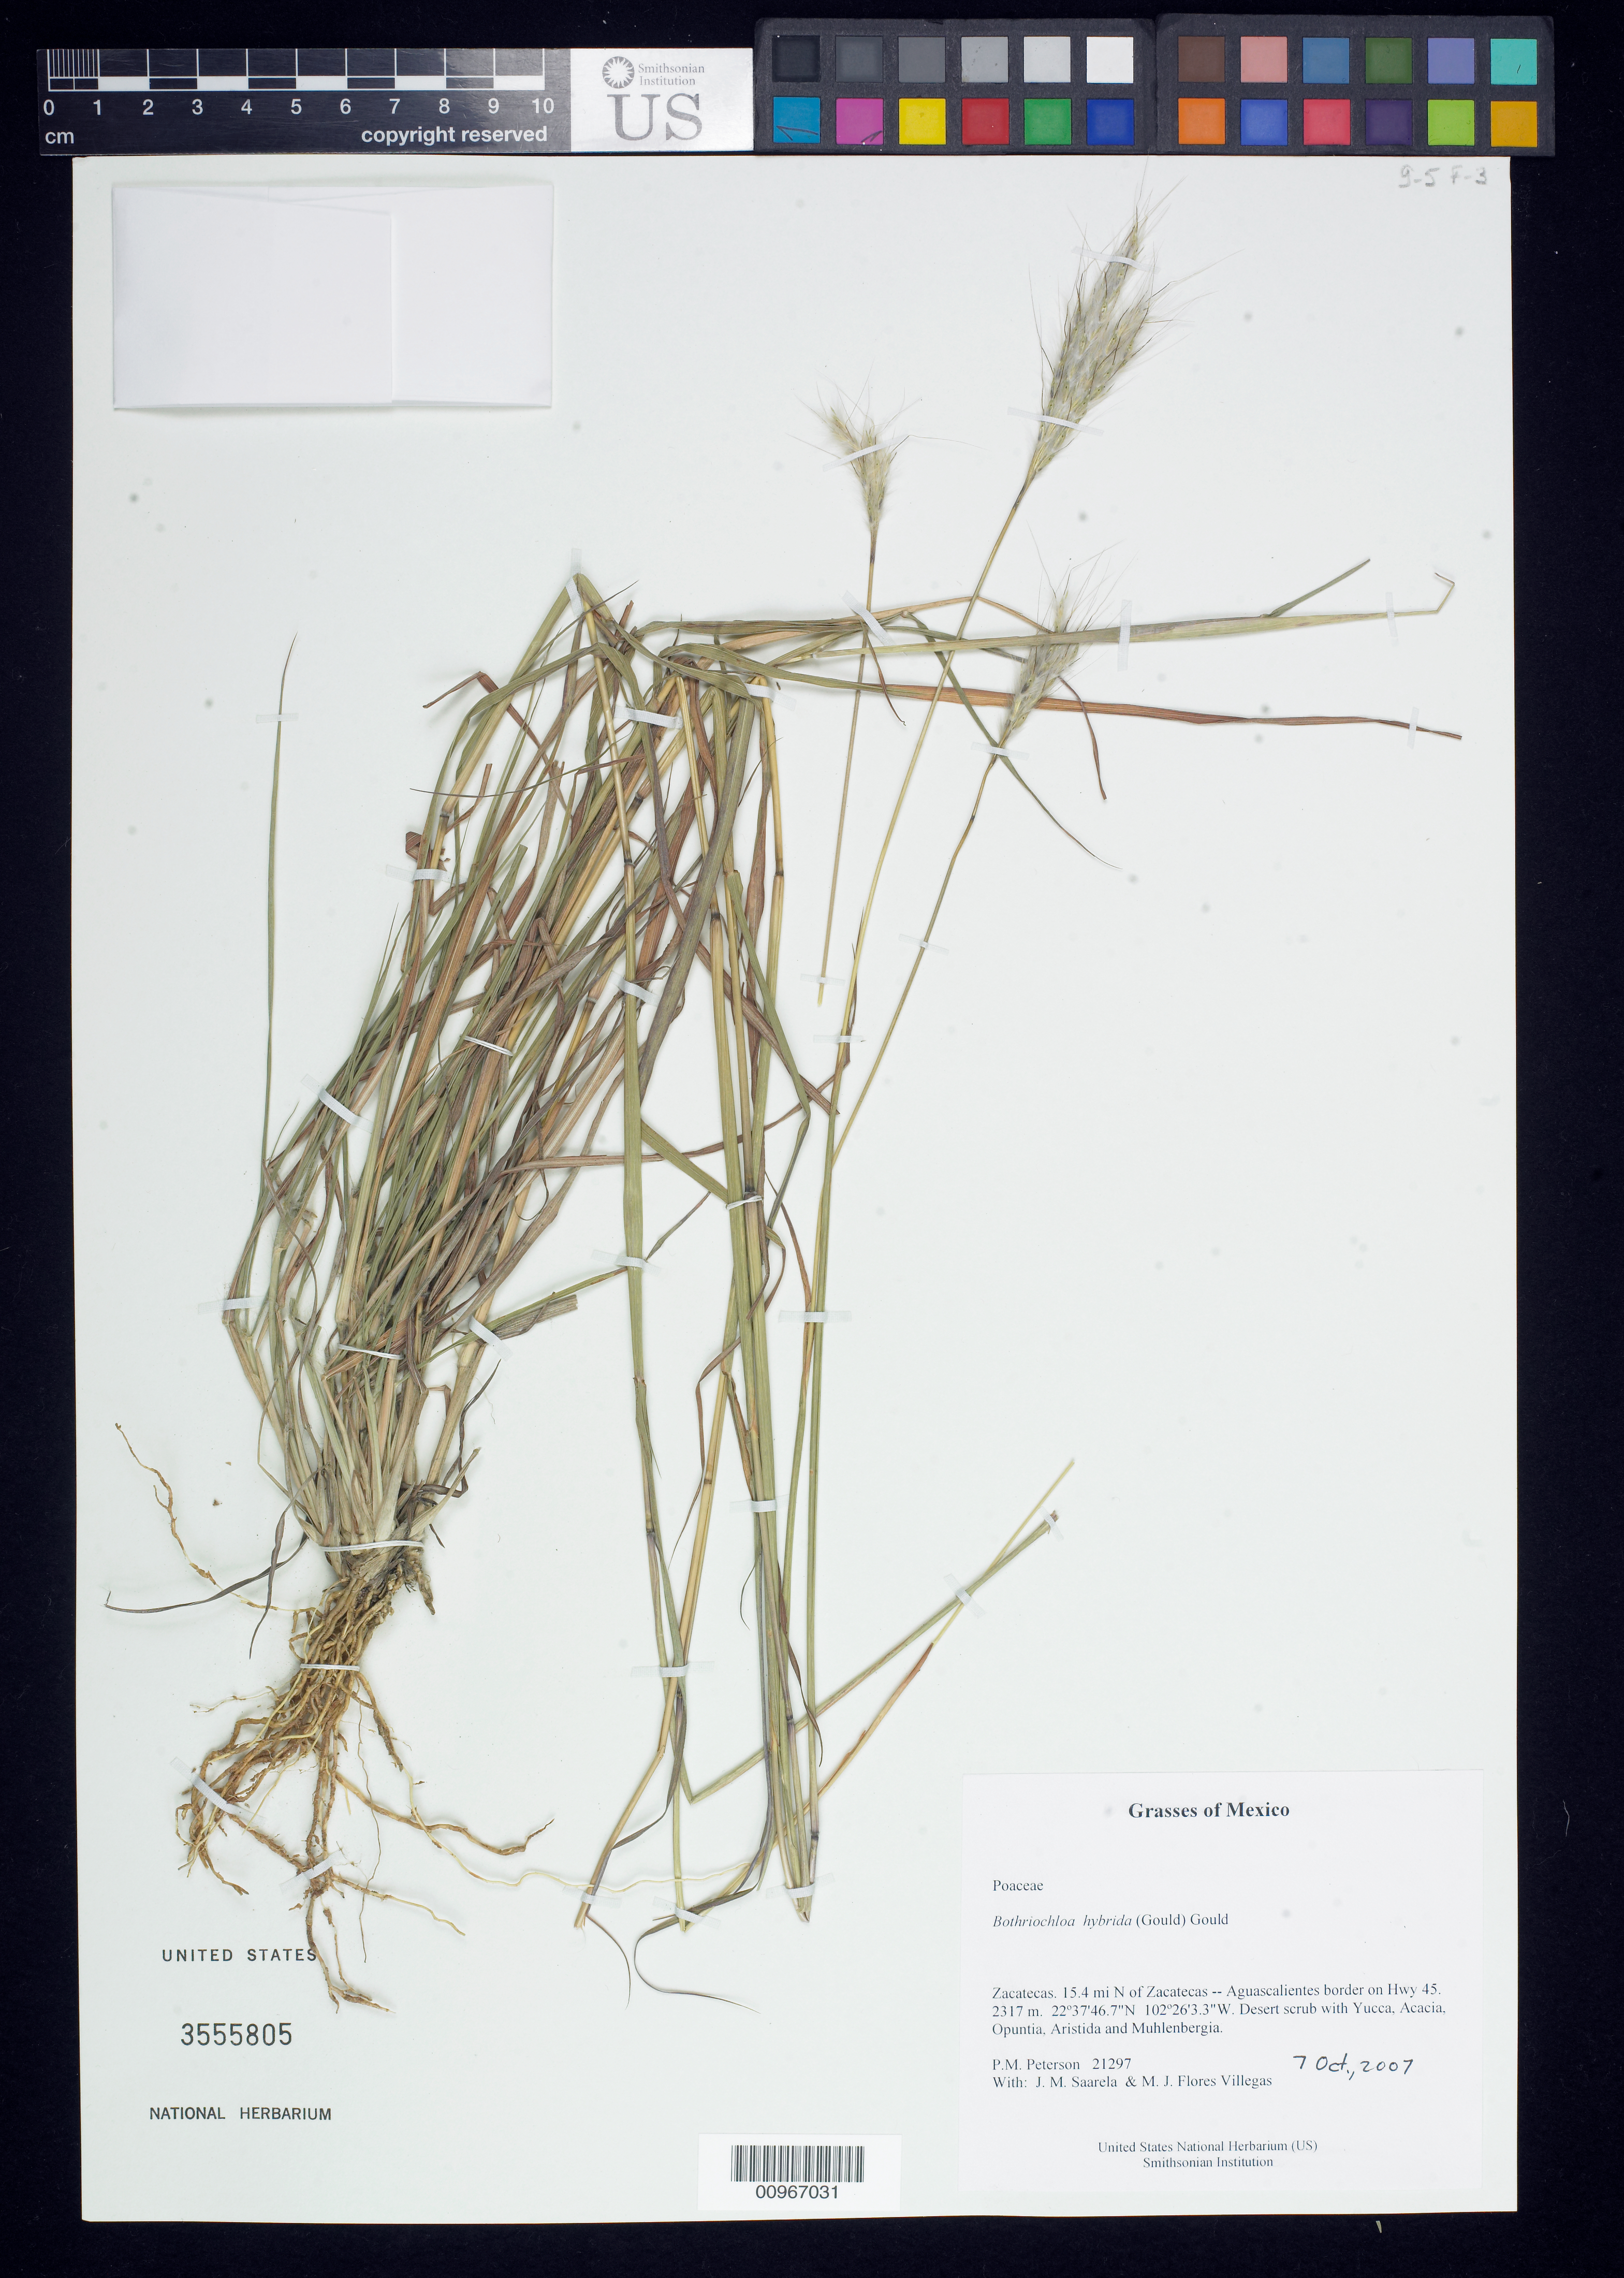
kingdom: Plantae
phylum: Tracheophyta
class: Liliopsida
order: Poales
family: Poaceae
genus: Bothriochloa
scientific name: Bothriochloa hybrida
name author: (Gould) Gould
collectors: P. M. Peterson, J. Saarela & M. Flores Villegas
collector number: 21297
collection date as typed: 07 Oct 2007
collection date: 2007-10-07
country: Mexico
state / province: Zacatecas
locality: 15.4 mi N of Zacatecas -- Aguascalientes border on Hwy 45.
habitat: Desert scrub with Yucca, Acacia, Opuntia, Aristida and Muhlenbergia.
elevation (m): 2317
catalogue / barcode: US 3555805